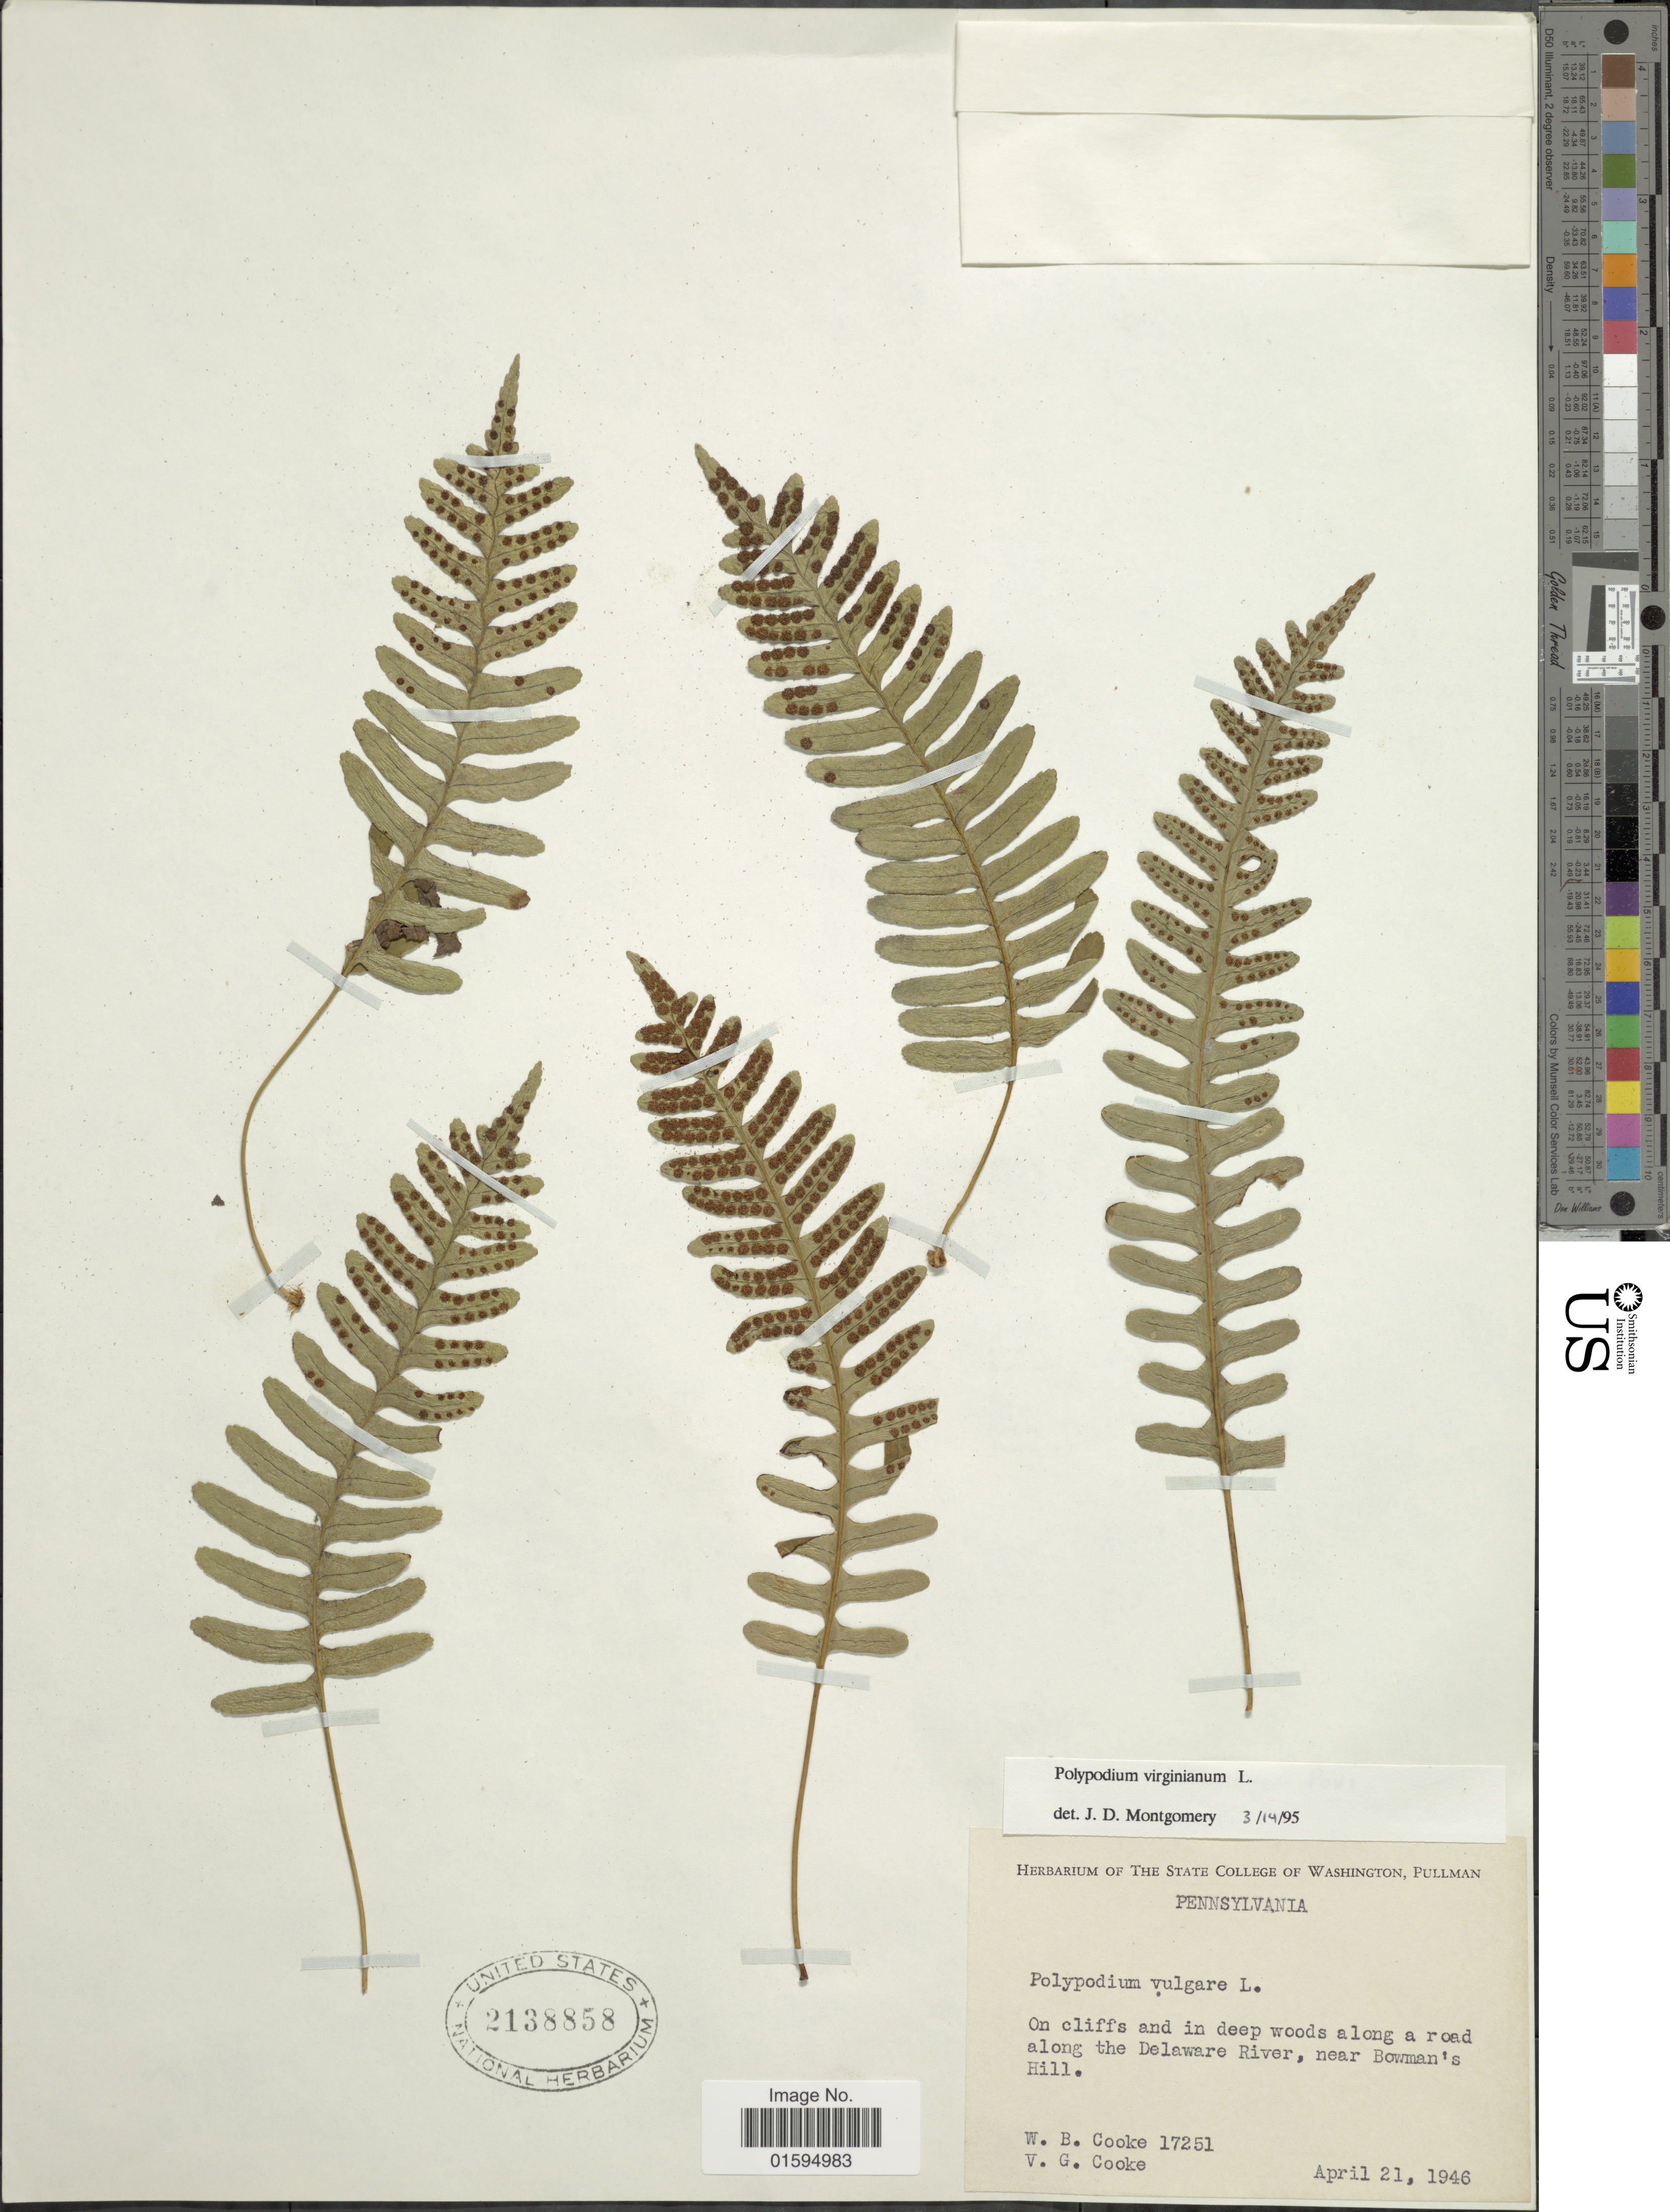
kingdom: Plantae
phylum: Tracheophyta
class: Polypodiopsida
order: Polypodiales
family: Polypodiaceae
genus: Polypodium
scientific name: Polypodium virginianum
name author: L.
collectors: W. B. Cooke & V. G. Cooke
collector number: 17251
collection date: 1946-04-21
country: United States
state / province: Pennsylvania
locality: On Cliffs and in deep woods along a road along the Delaware River, near Bowman's Hill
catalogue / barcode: US 2138858